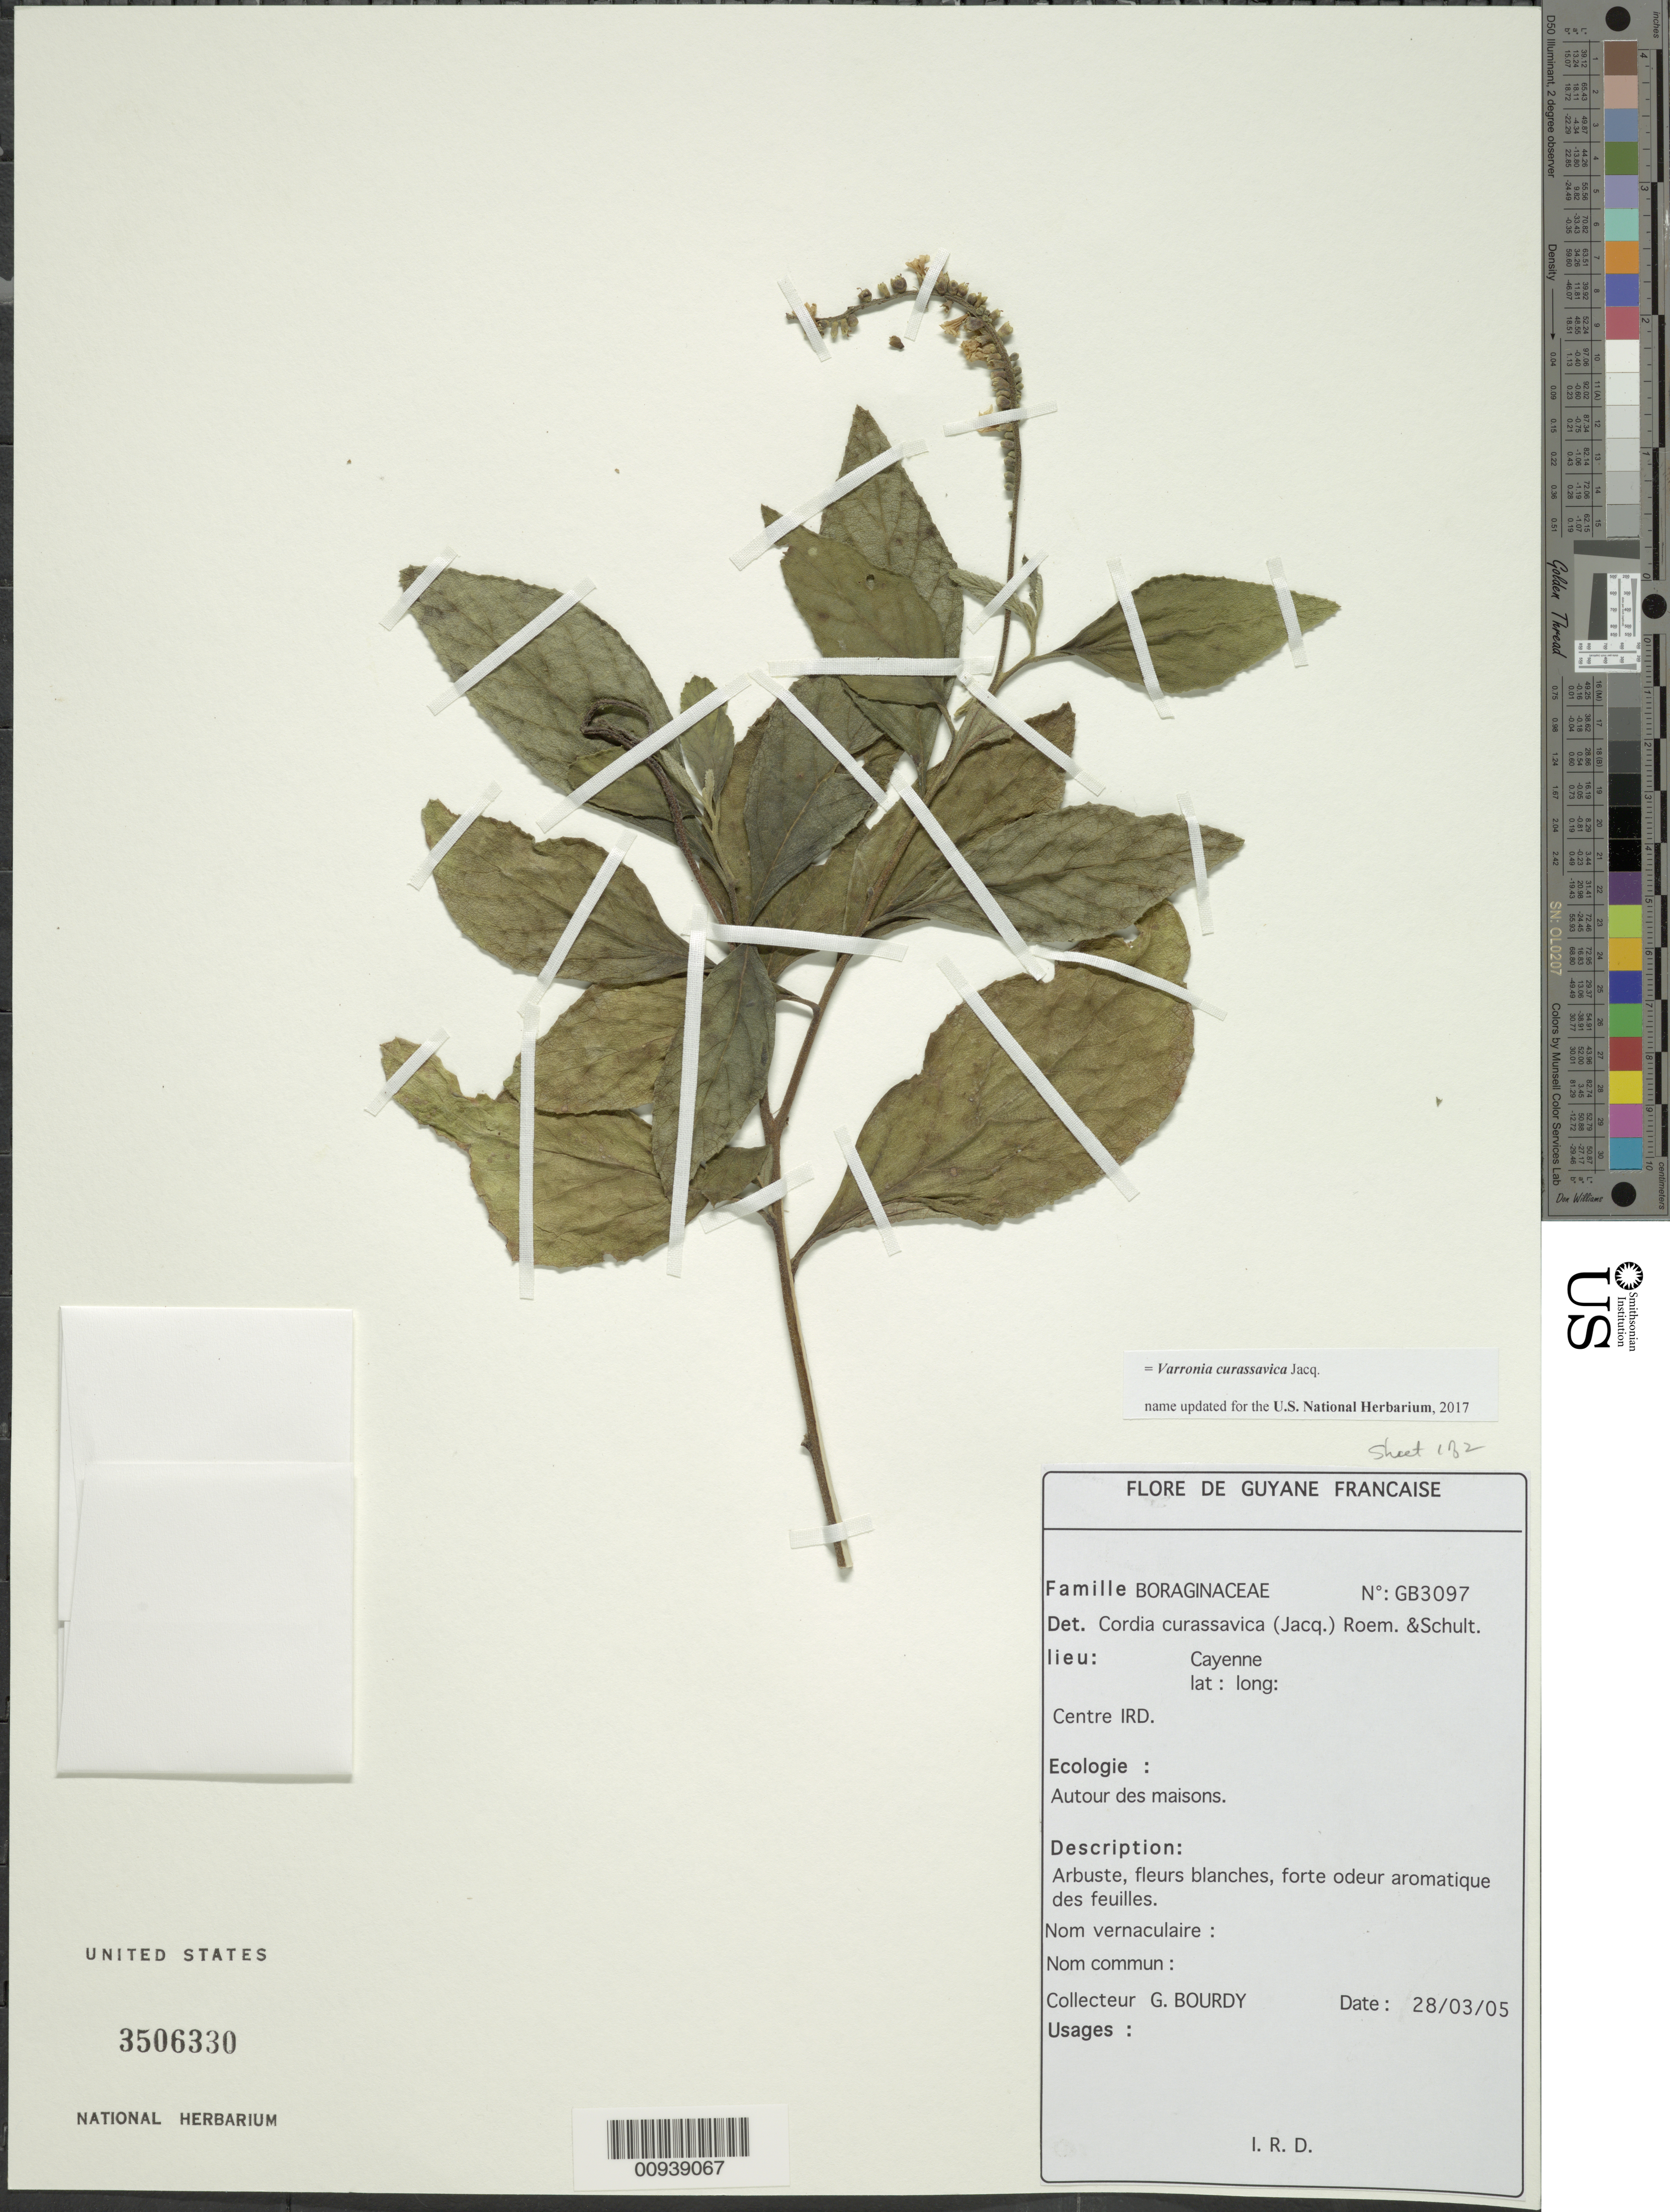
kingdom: Plantae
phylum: Tracheophyta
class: Magnoliopsida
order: Boraginales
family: Cordiaceae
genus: Varronia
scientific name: Varronia curassavica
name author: Jacq.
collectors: G. Bourdy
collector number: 3097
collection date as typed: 28-Mar-05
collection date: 2005-03-28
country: French Guiana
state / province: Cayenne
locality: Cayenne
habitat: Autour des maisons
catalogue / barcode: US 3506330